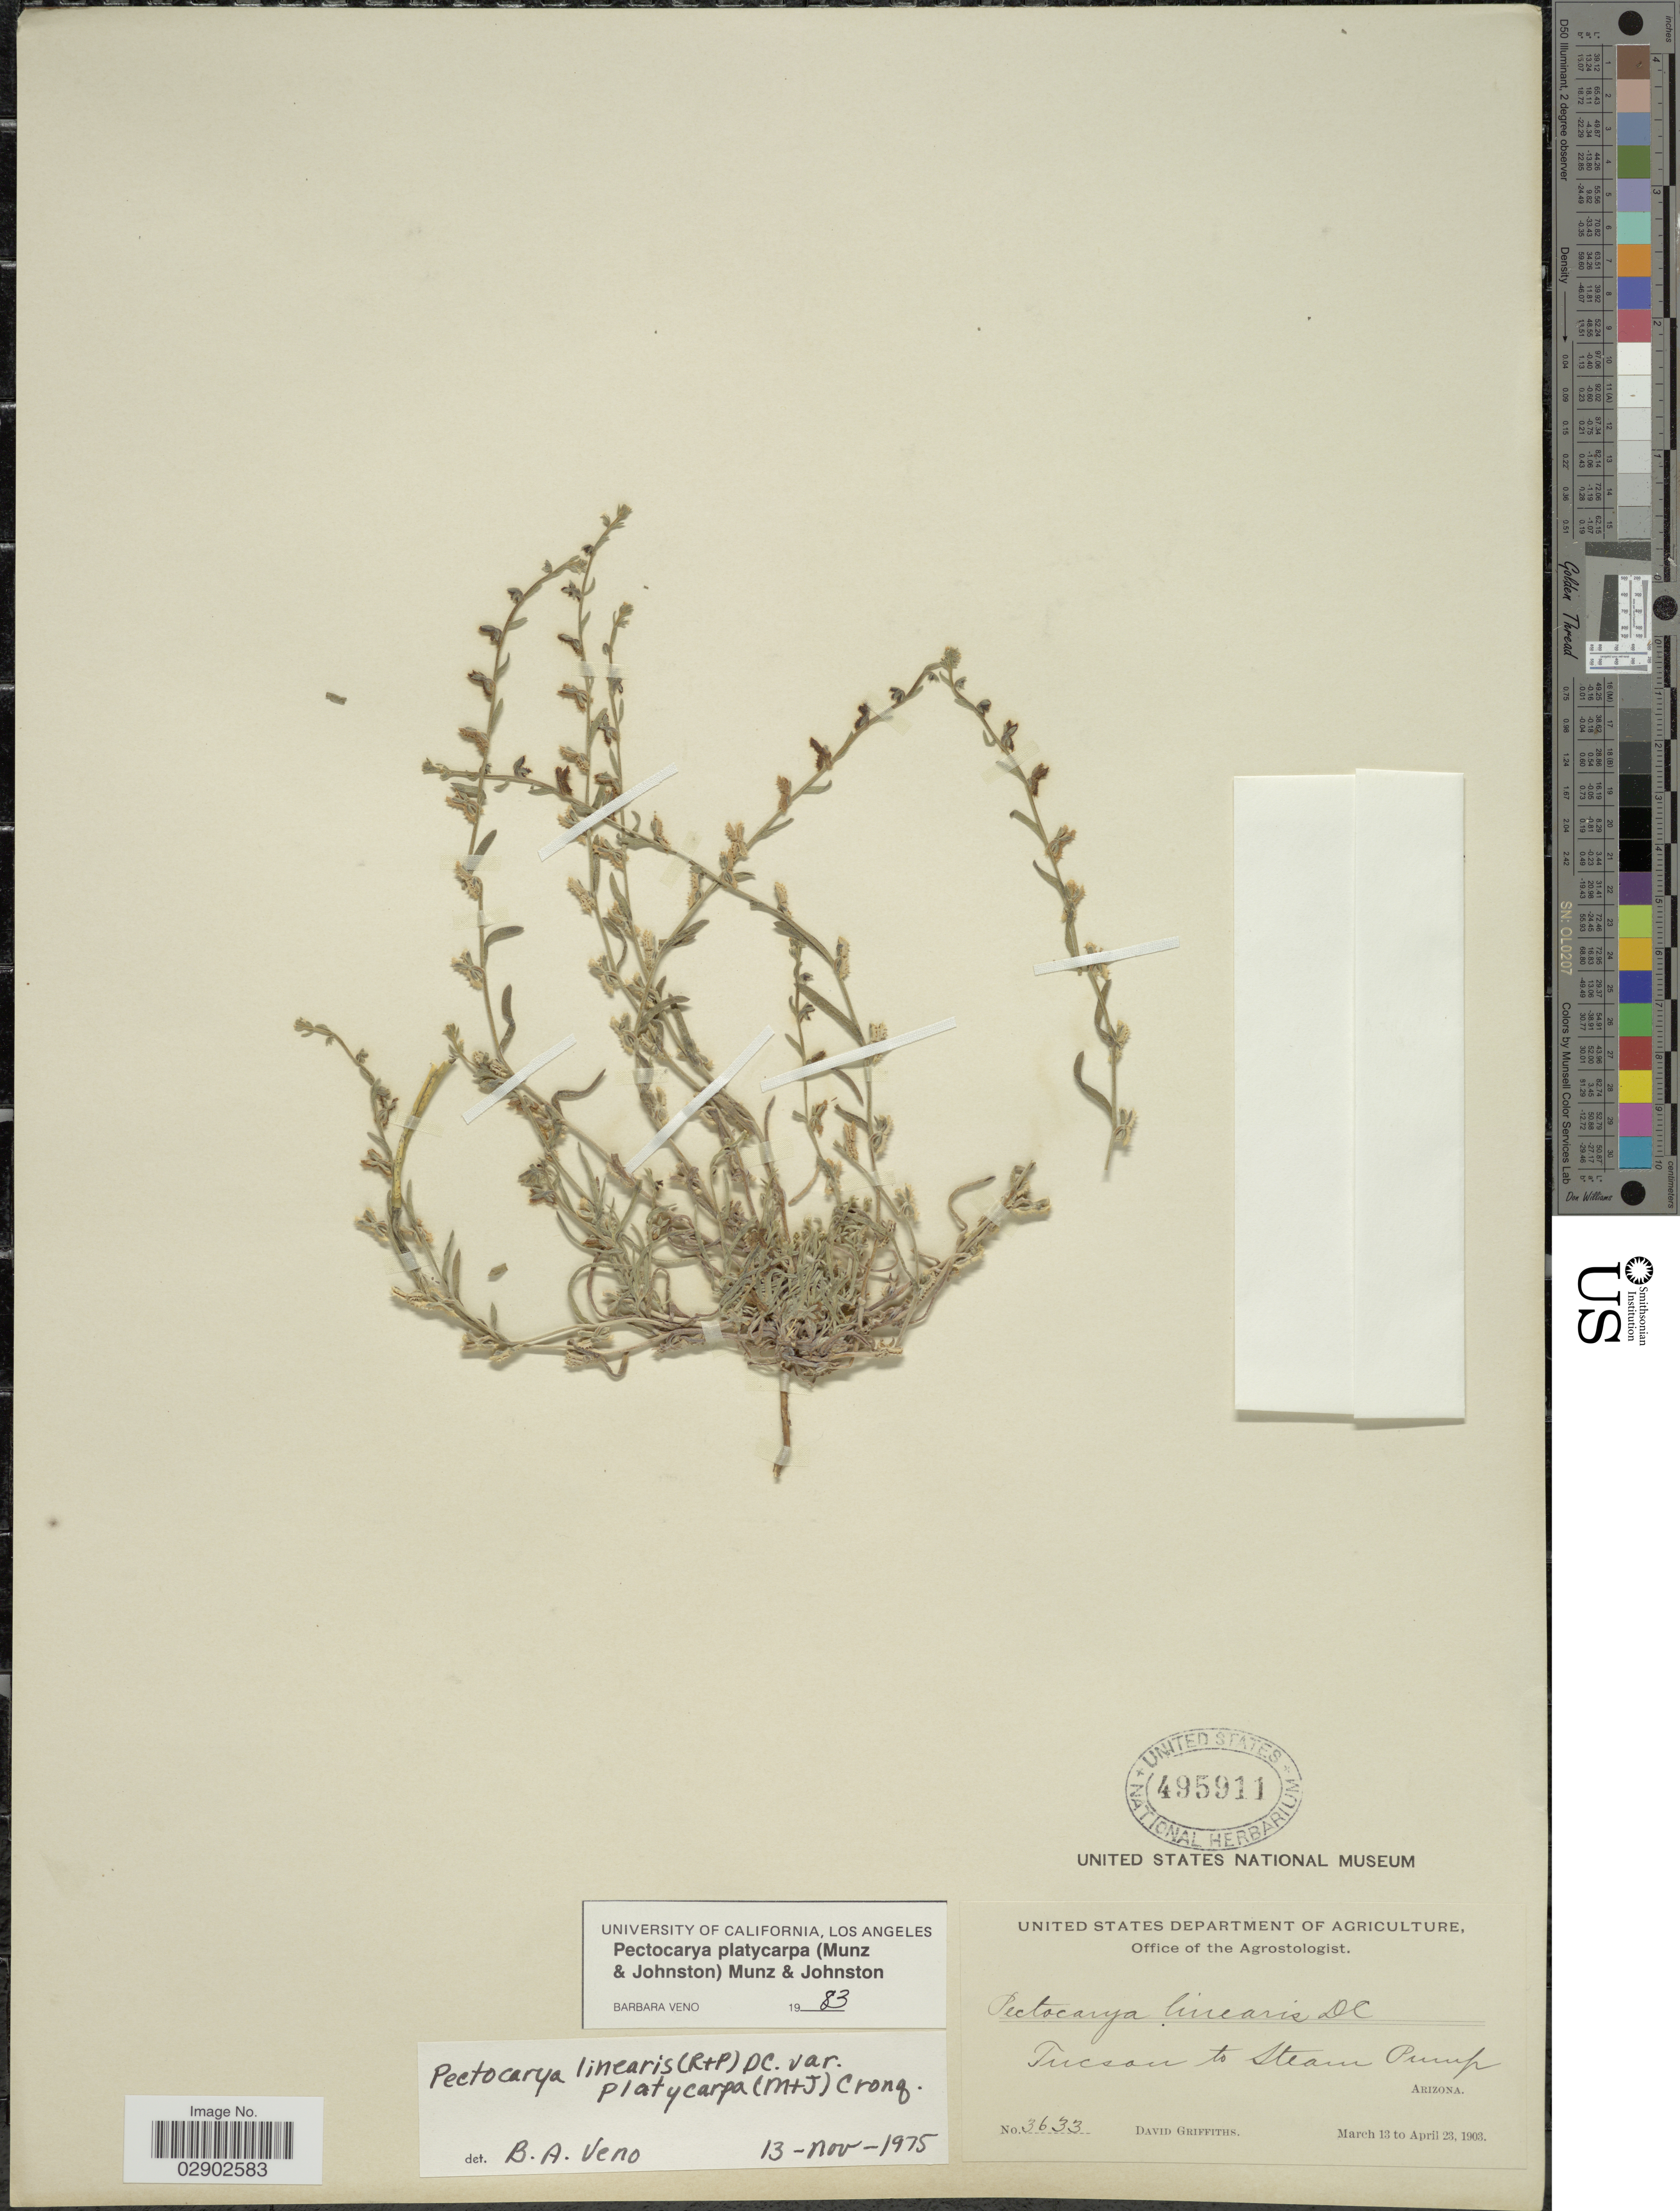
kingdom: Plantae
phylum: Tracheophyta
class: Magnoliopsida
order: Boraginales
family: Boraginaceae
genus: Pectocarya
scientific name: Pectocarya linearis var. platycarpa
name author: (Munz & I.M. Johnst.) Cronq.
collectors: D. Griffiths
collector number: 3633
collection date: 1903-03-13/1903-04-23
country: United States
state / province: Arizona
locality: Tucson to Steam Pump.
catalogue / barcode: US 495911